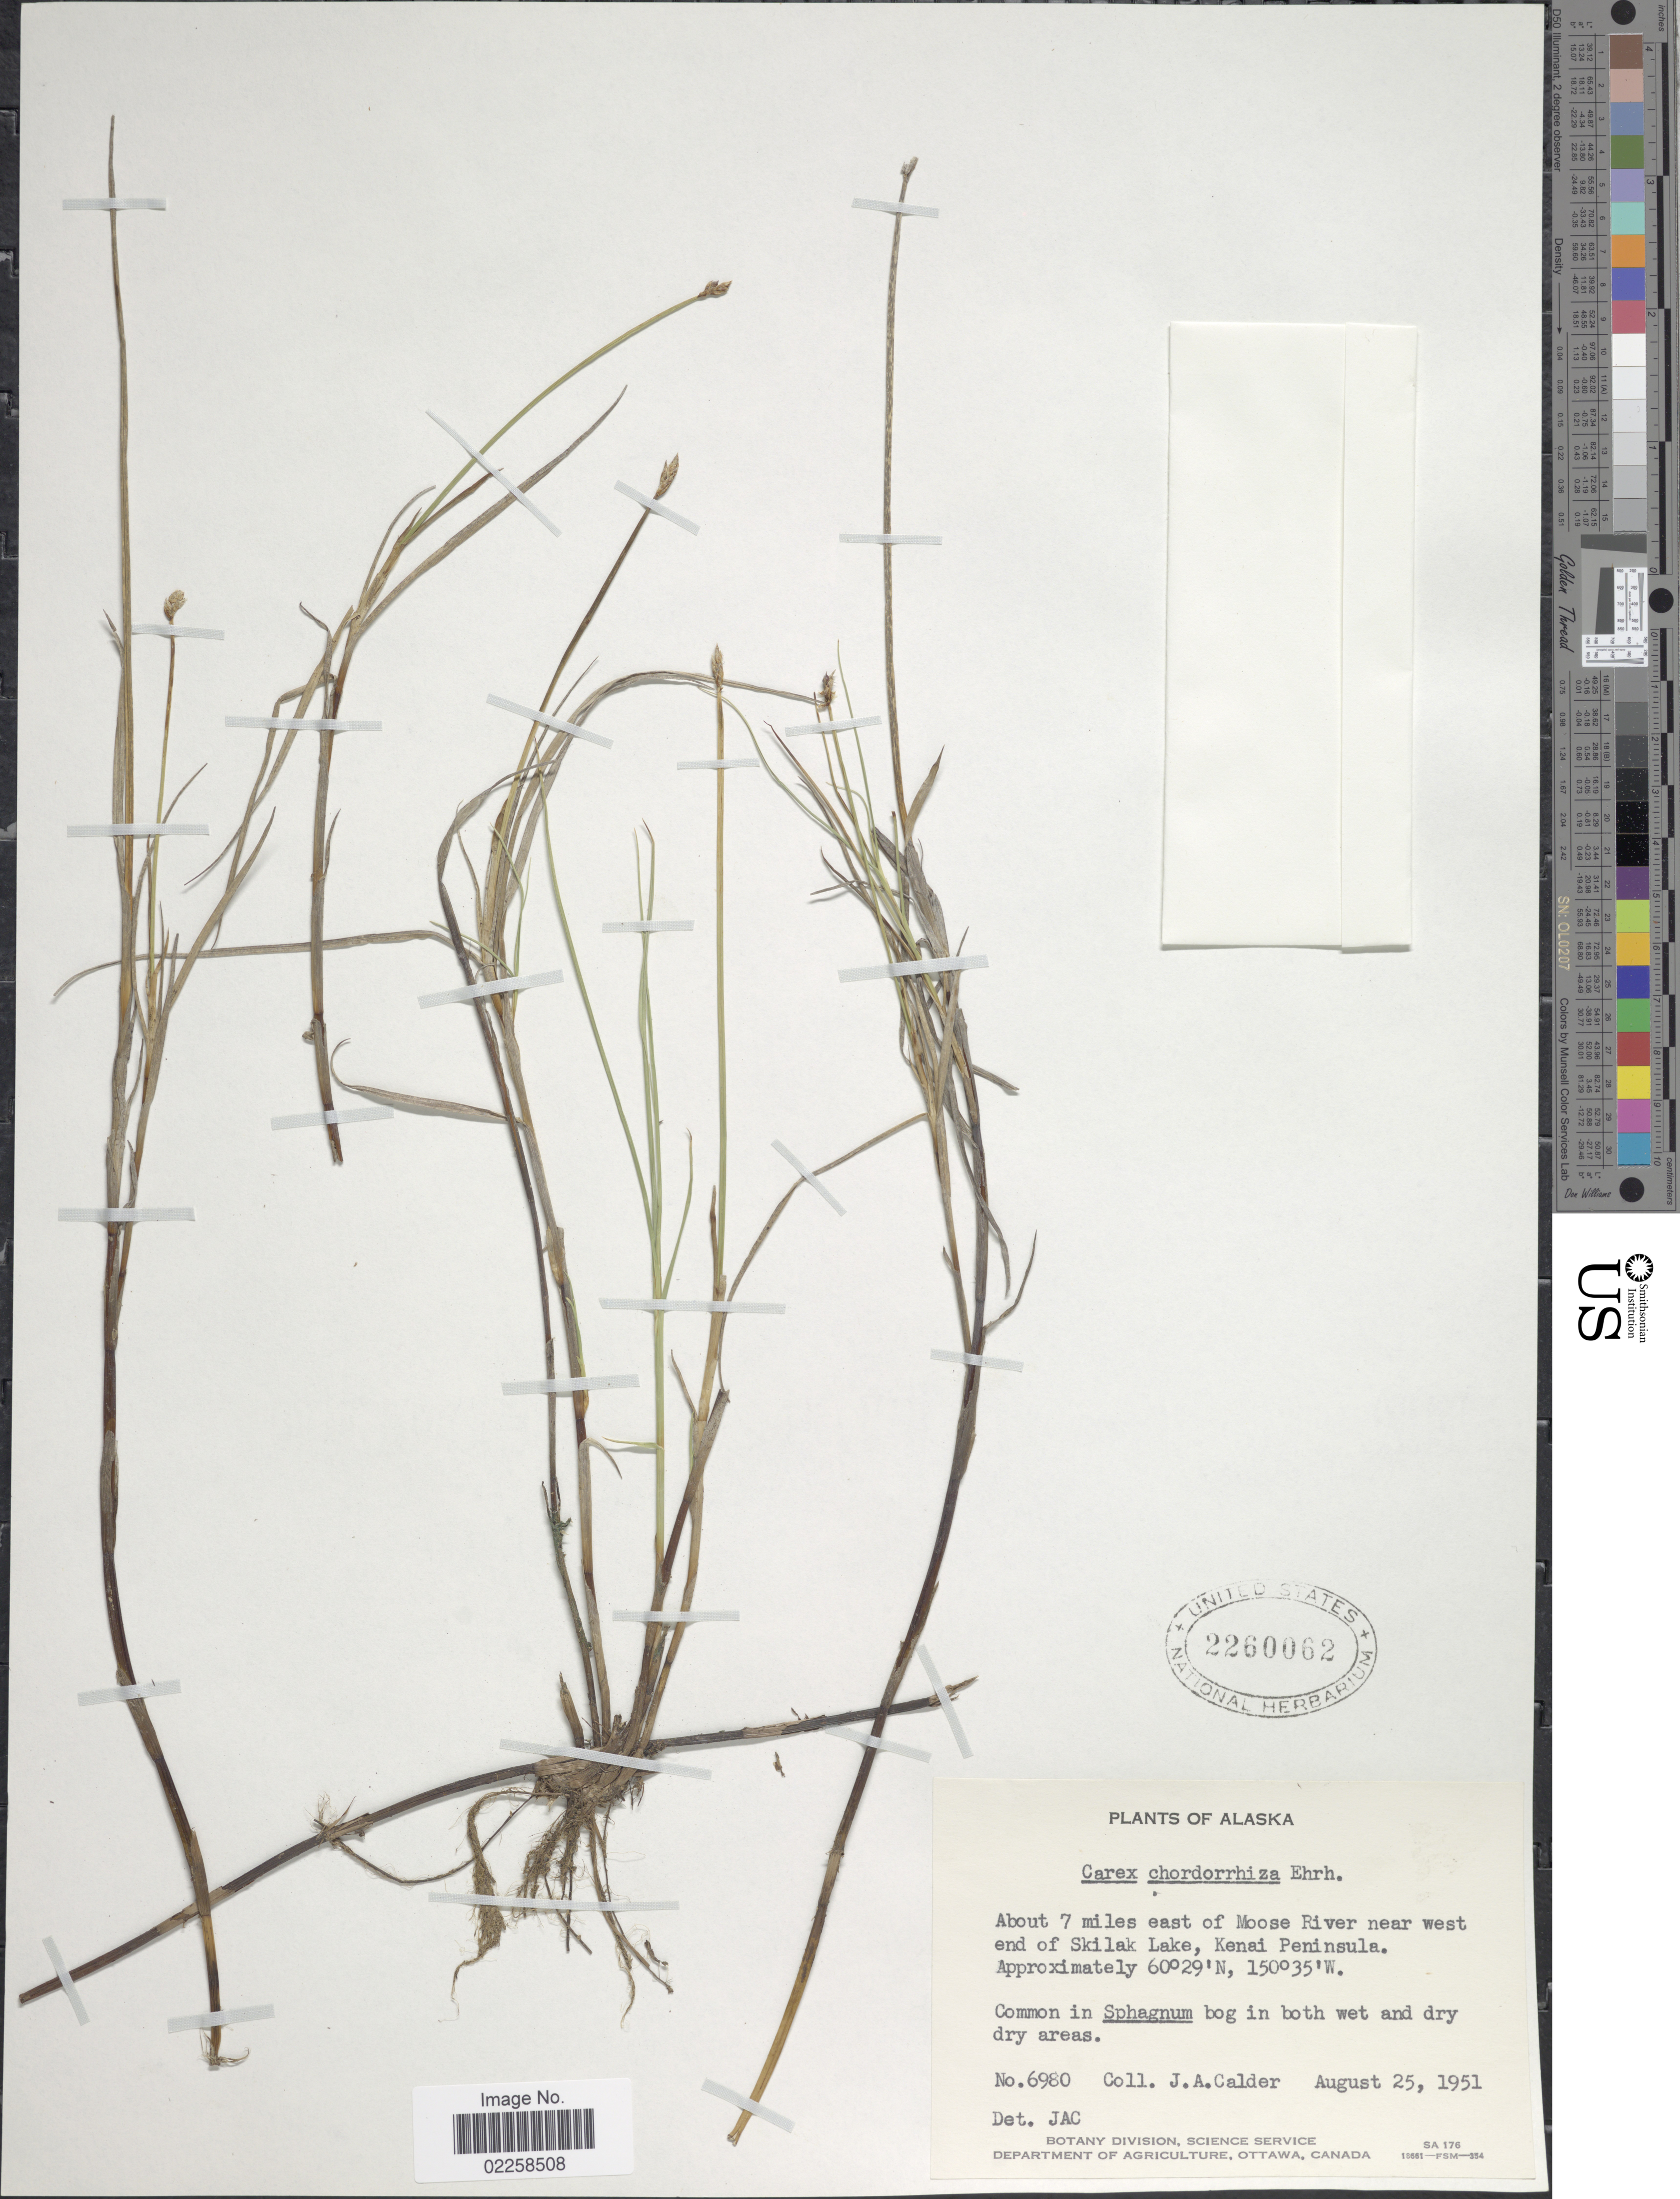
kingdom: Plantae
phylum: Tracheophyta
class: Liliopsida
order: Poales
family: Cyperaceae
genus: Carex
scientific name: Carex chordorrhiza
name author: L. f.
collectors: J. A. Calder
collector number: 6980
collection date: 1951-08-25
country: United States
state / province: Alaska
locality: About 7 miles east of Moose River near west end of Skilak Lake, Kenai Peninsula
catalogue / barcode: US 2260062